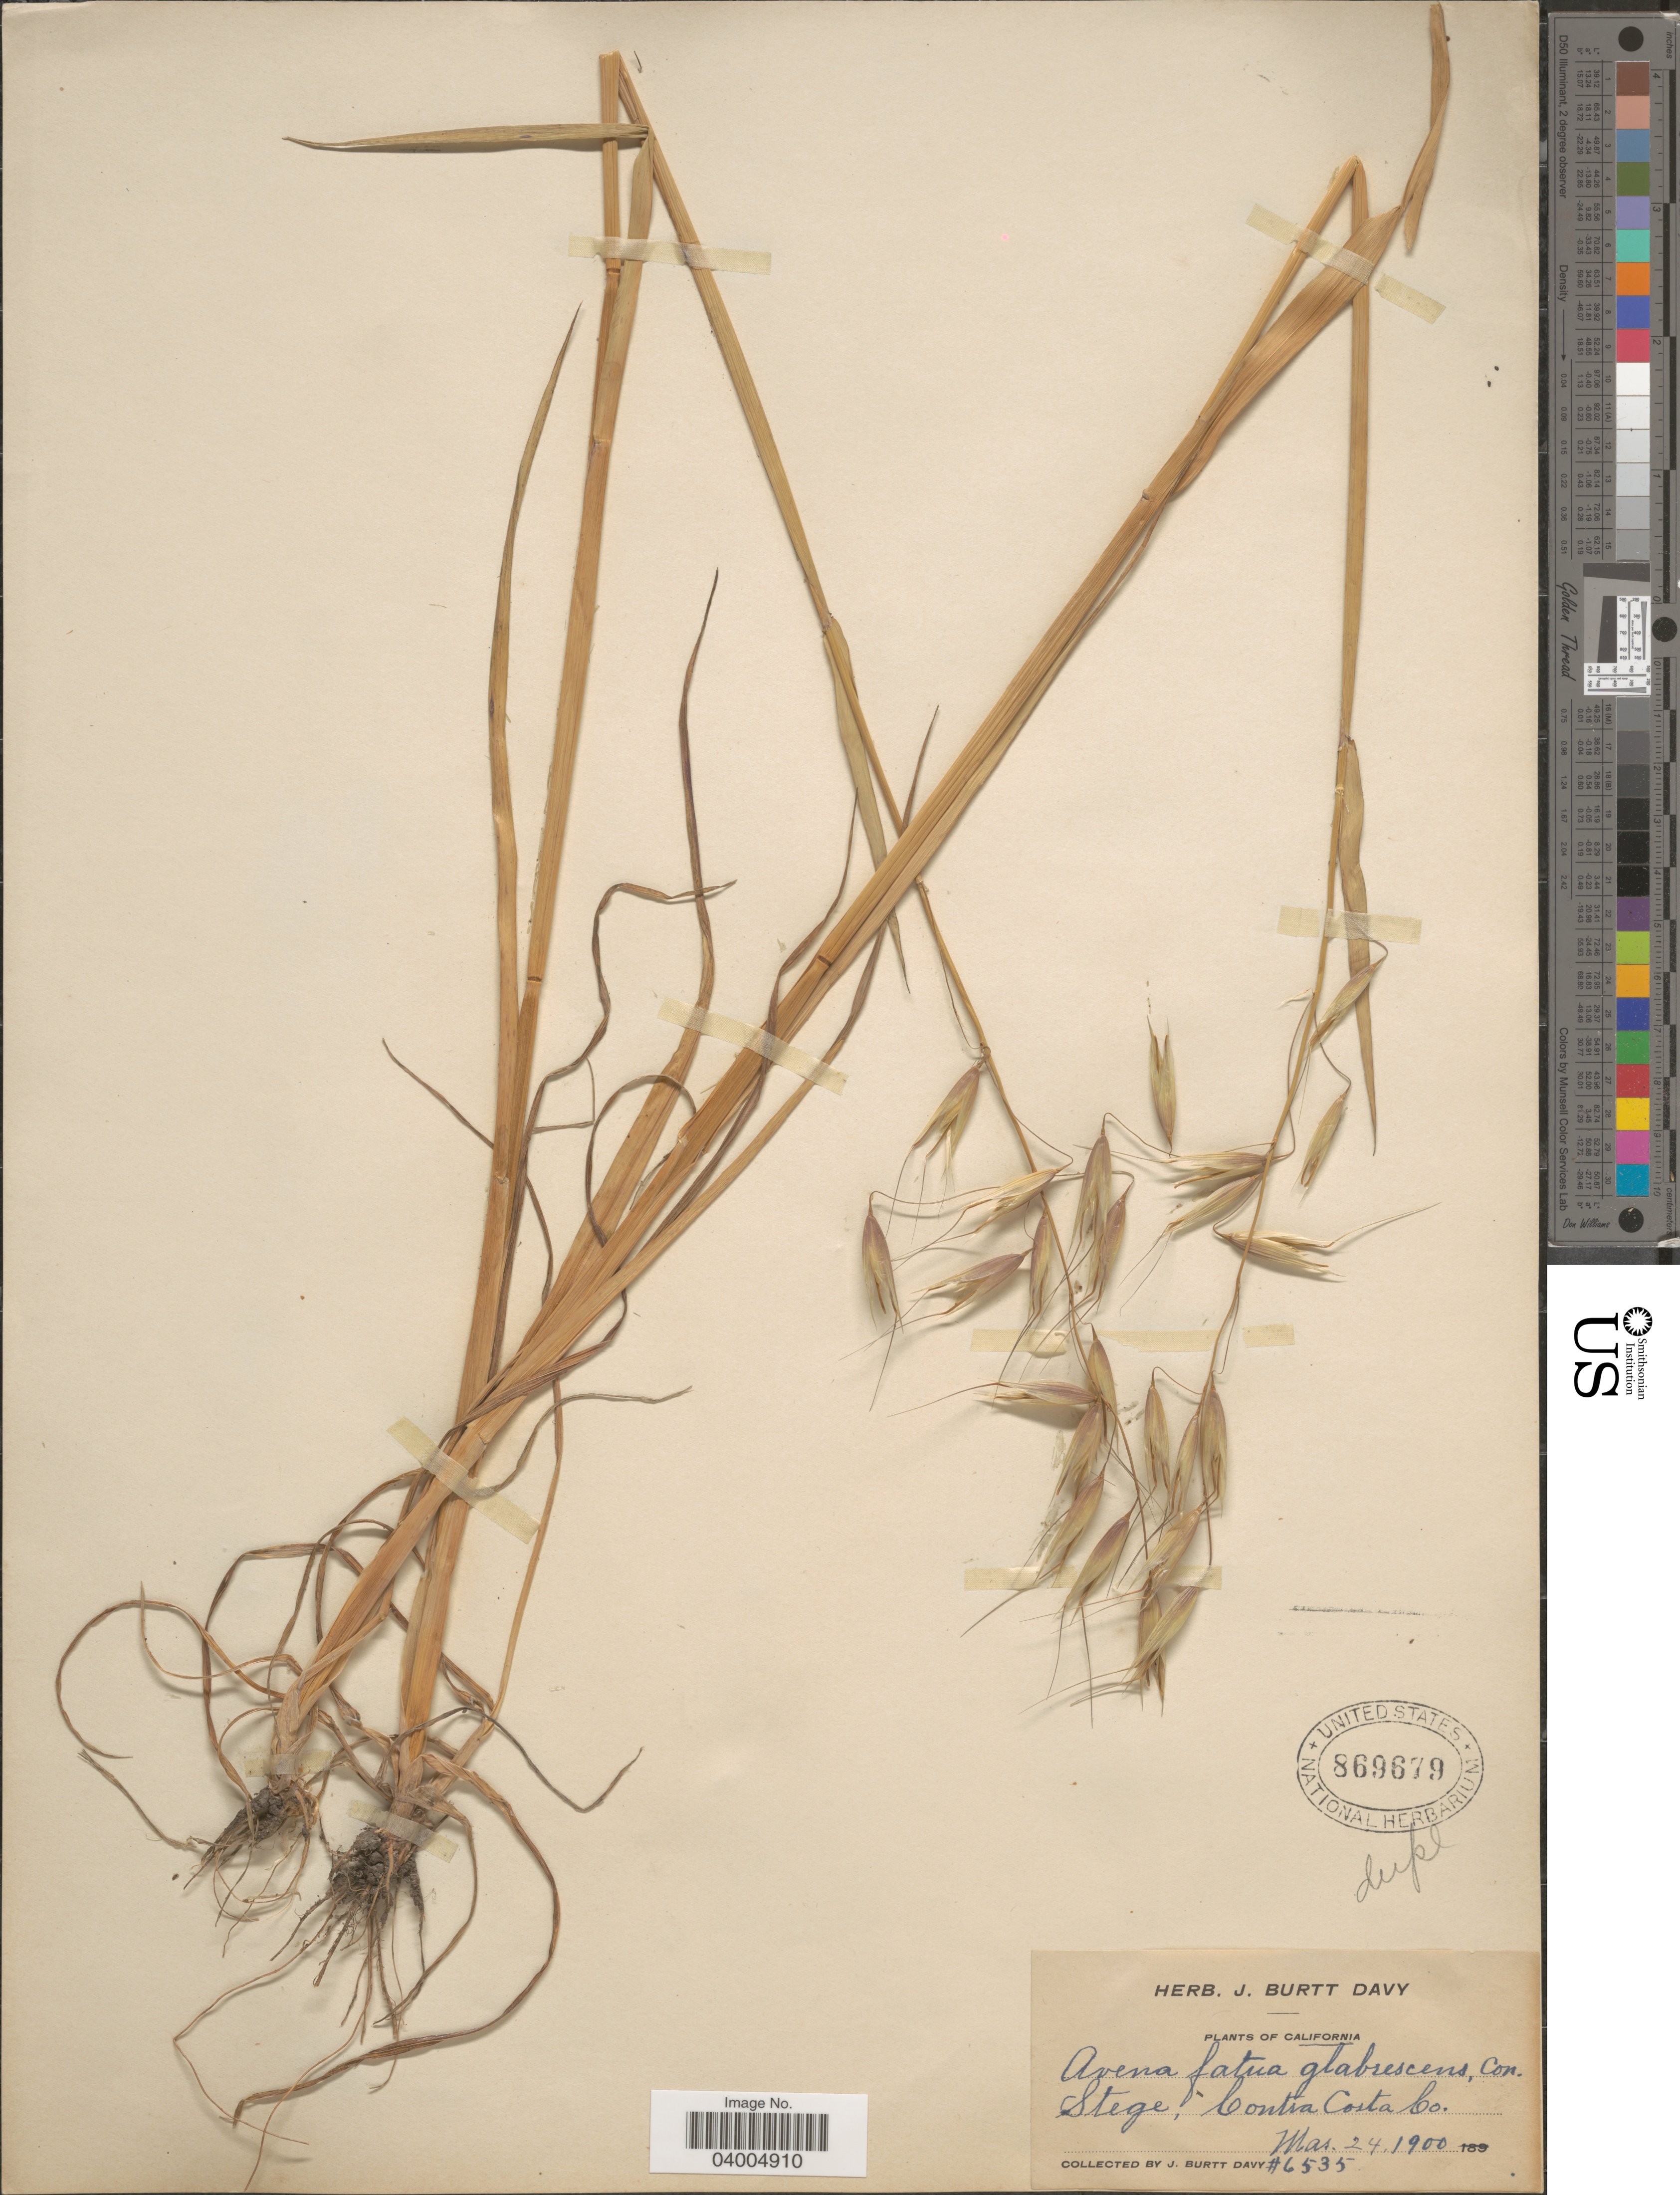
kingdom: Plantae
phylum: Tracheophyta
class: Liliopsida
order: Poales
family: Poaceae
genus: Avena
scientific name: Avena fatua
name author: L.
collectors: J. Burtt Davy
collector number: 6535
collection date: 1900-03-24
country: United States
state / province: California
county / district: Contra Costa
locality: Stege, Contra Costa Co.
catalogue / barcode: US 869679